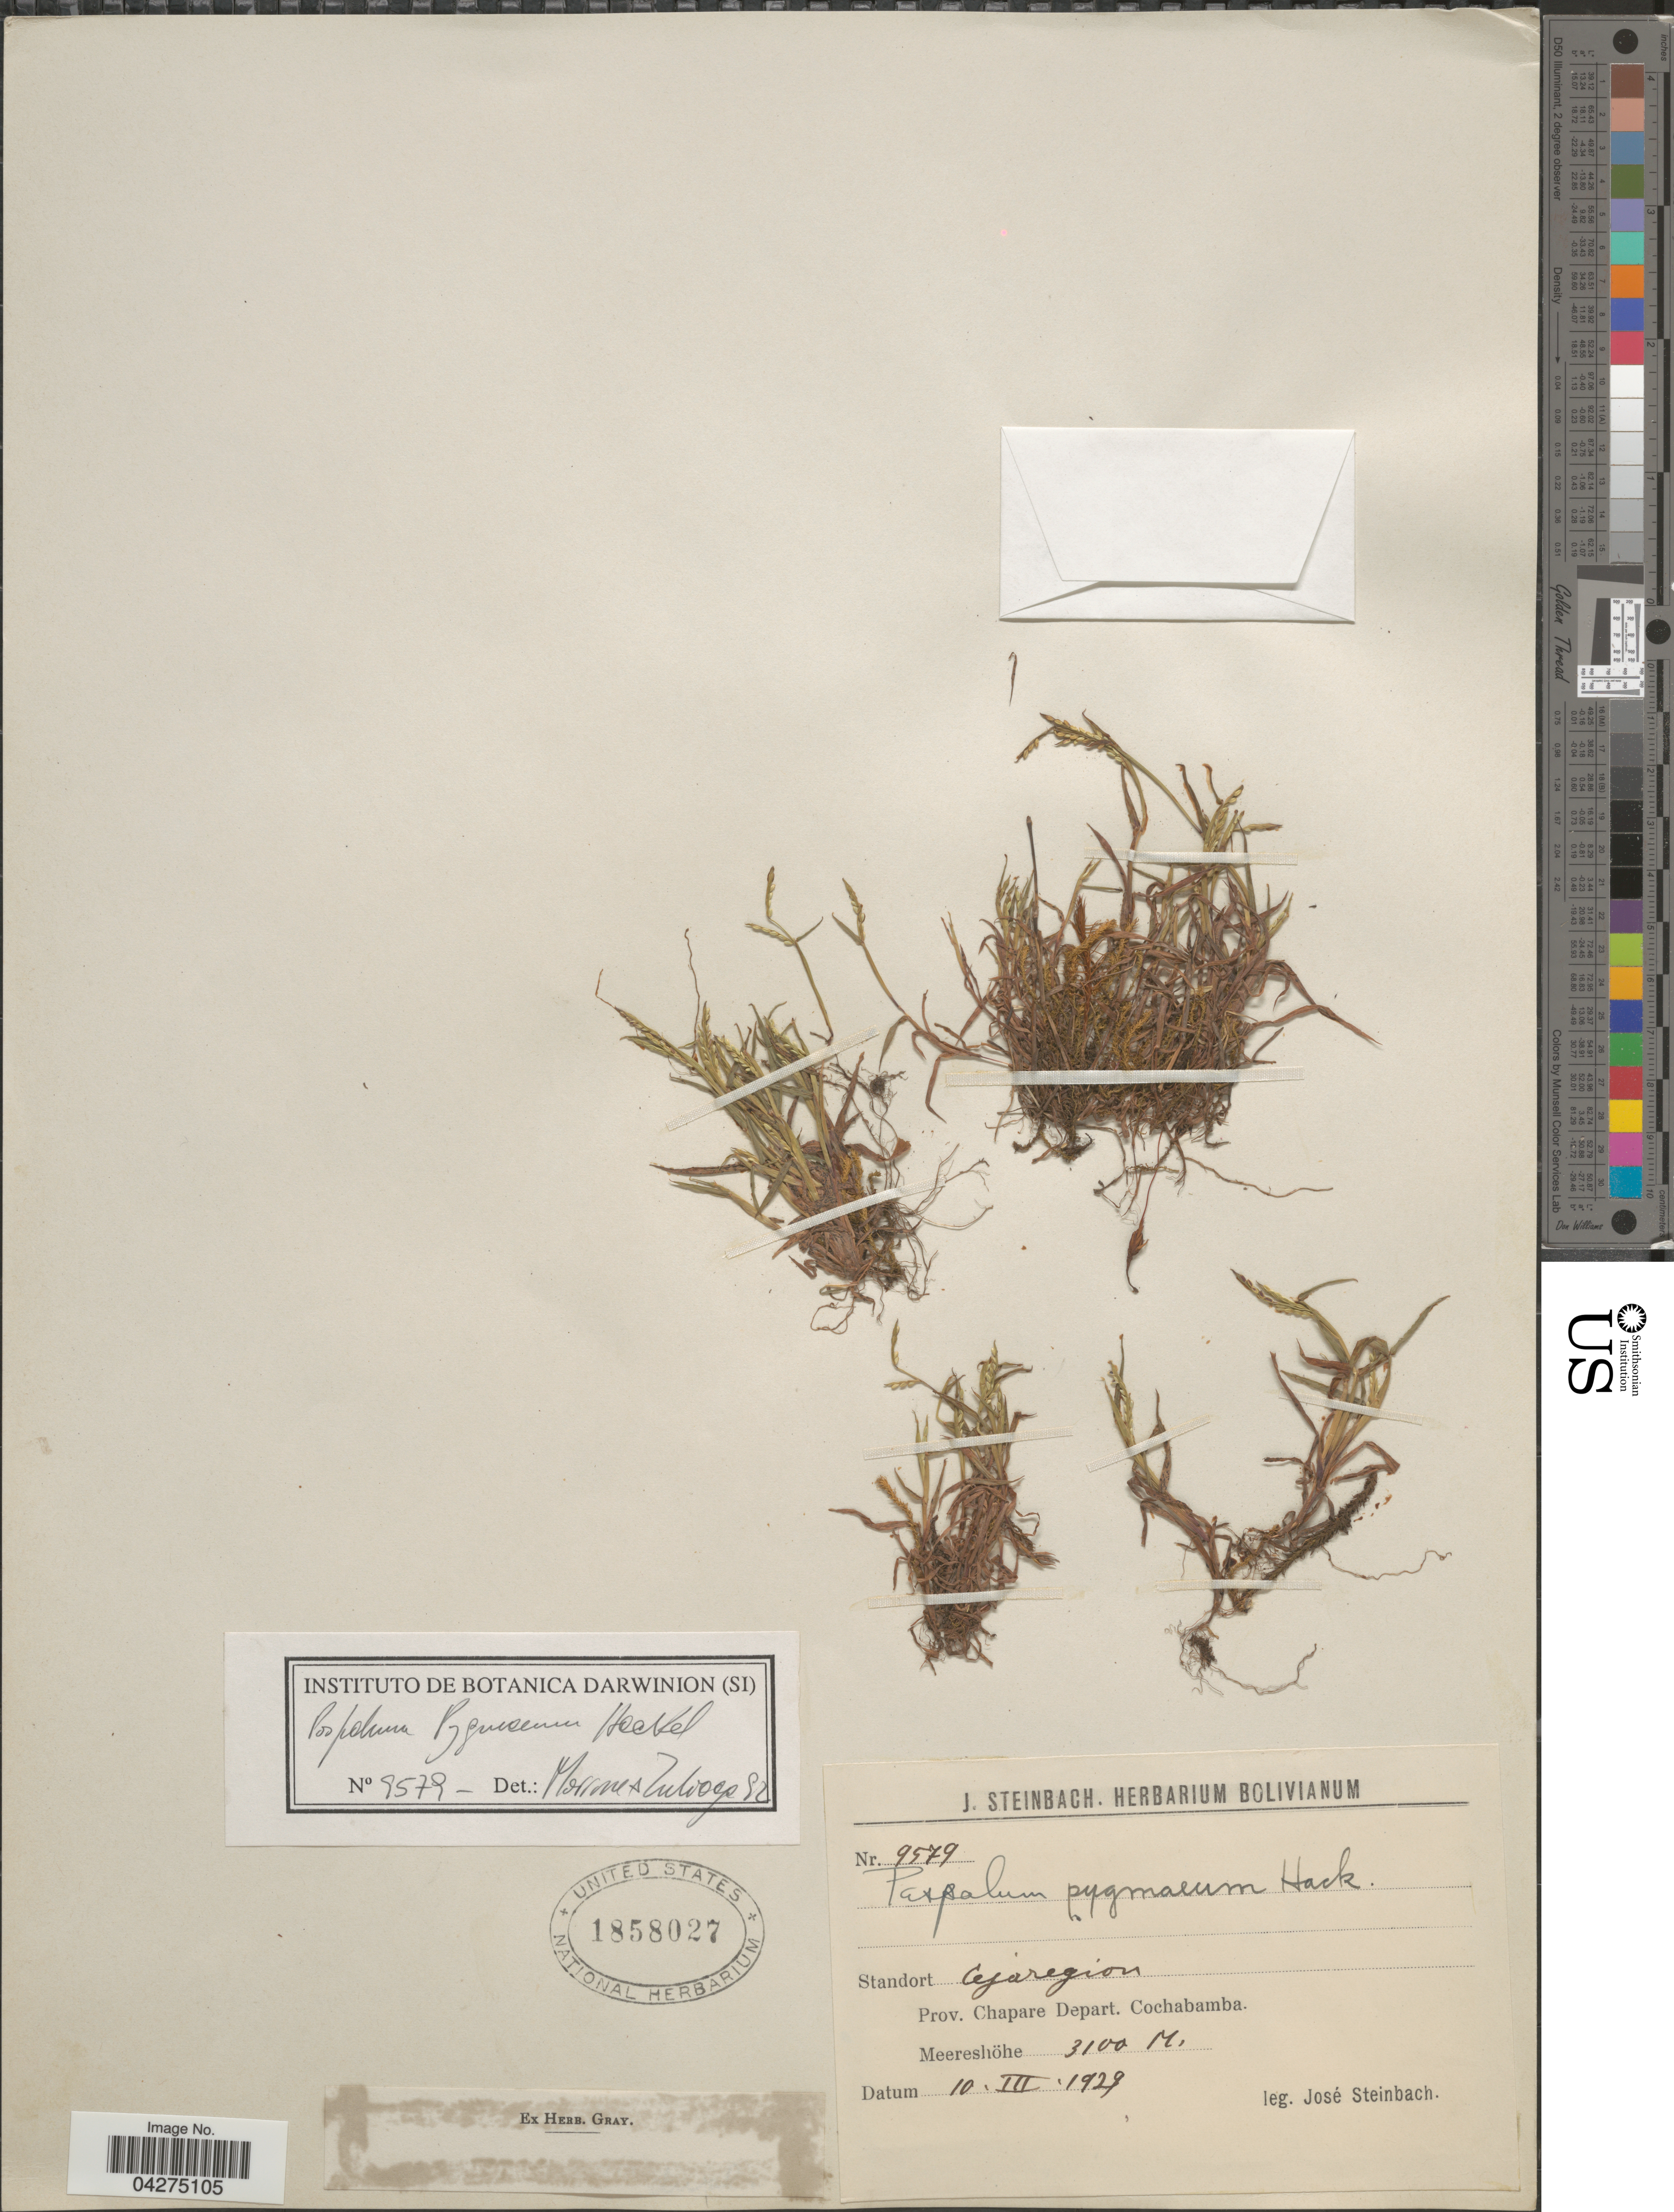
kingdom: Plantae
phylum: Tracheophyta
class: Liliopsida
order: Poales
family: Poaceae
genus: Paspalum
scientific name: Paspalum pygmaeum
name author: Hack.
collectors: J. Steinbach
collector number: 9579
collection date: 1929-03-10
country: Bolivia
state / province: Cochabamba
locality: Cejaregion. Prov. Chapare Depart. Cochabamba.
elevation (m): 3100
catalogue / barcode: US 1858027